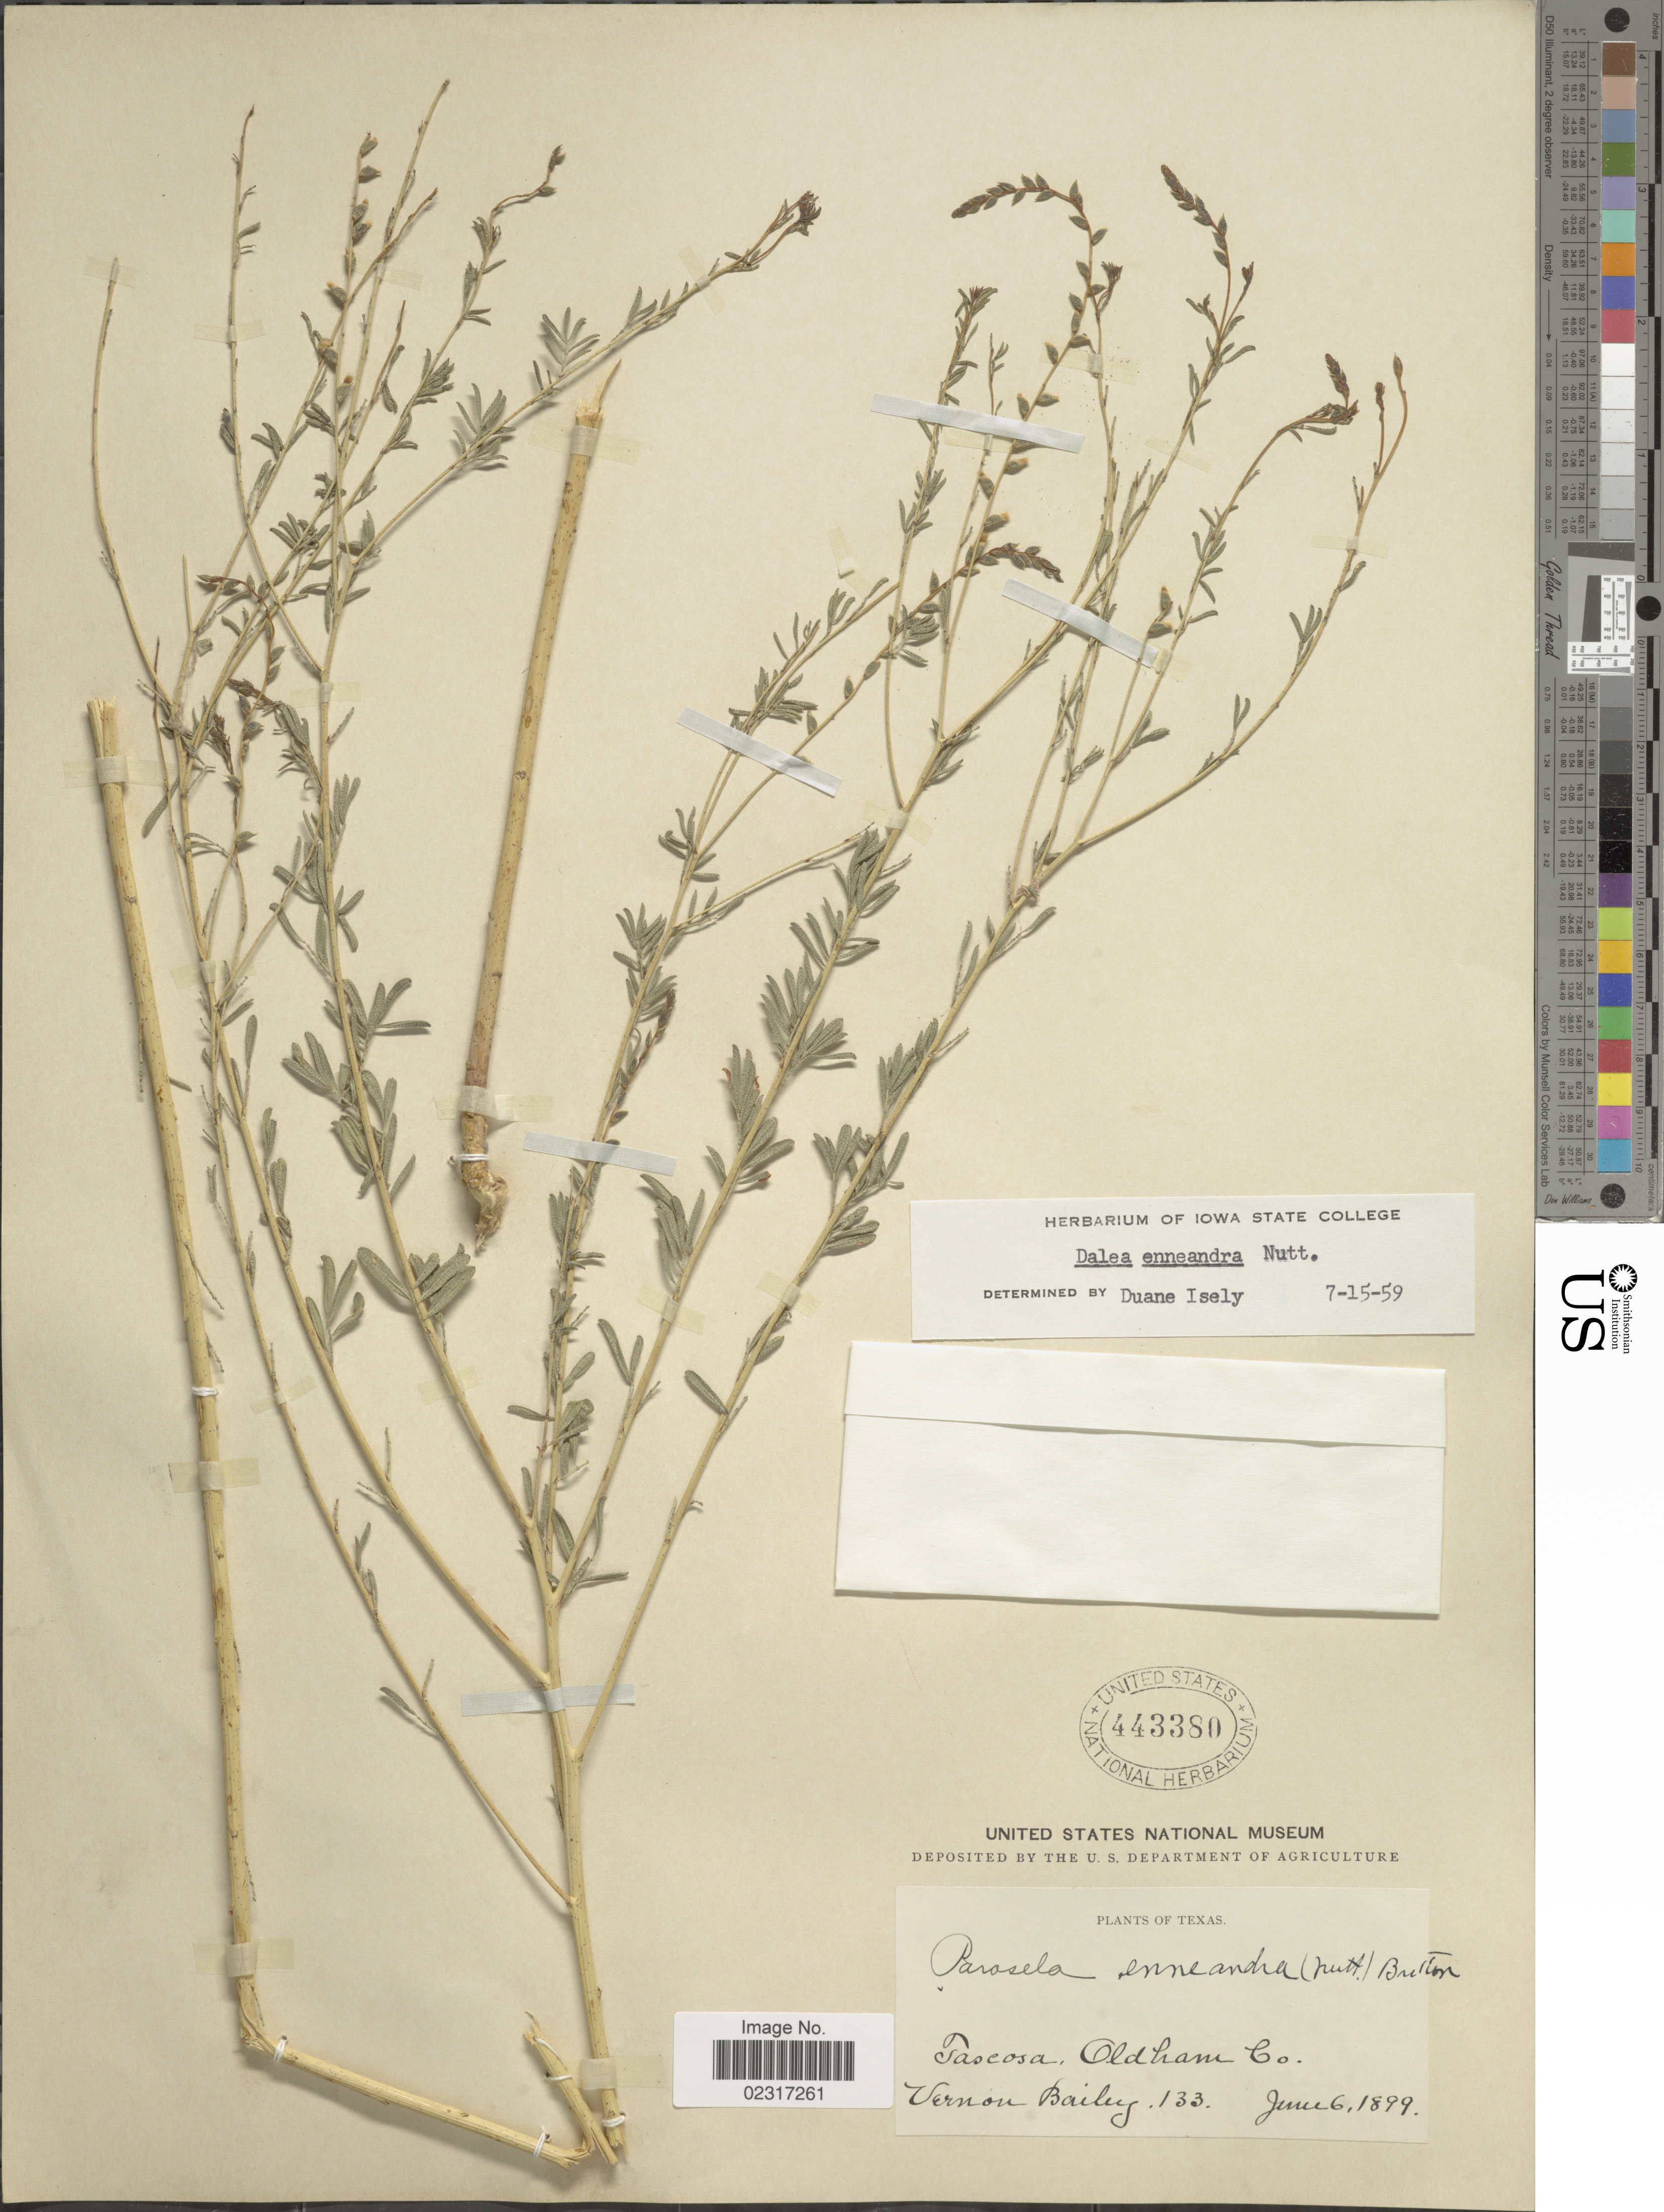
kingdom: Plantae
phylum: Tracheophyta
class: Magnoliopsida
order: Fabales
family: Fabaceae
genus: Dalea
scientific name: Dalea enneandra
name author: Nutt.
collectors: V. O. Bailey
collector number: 133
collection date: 1899-06-06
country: United States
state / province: Texas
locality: Tascosa, Oldham Co.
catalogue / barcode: US 443380